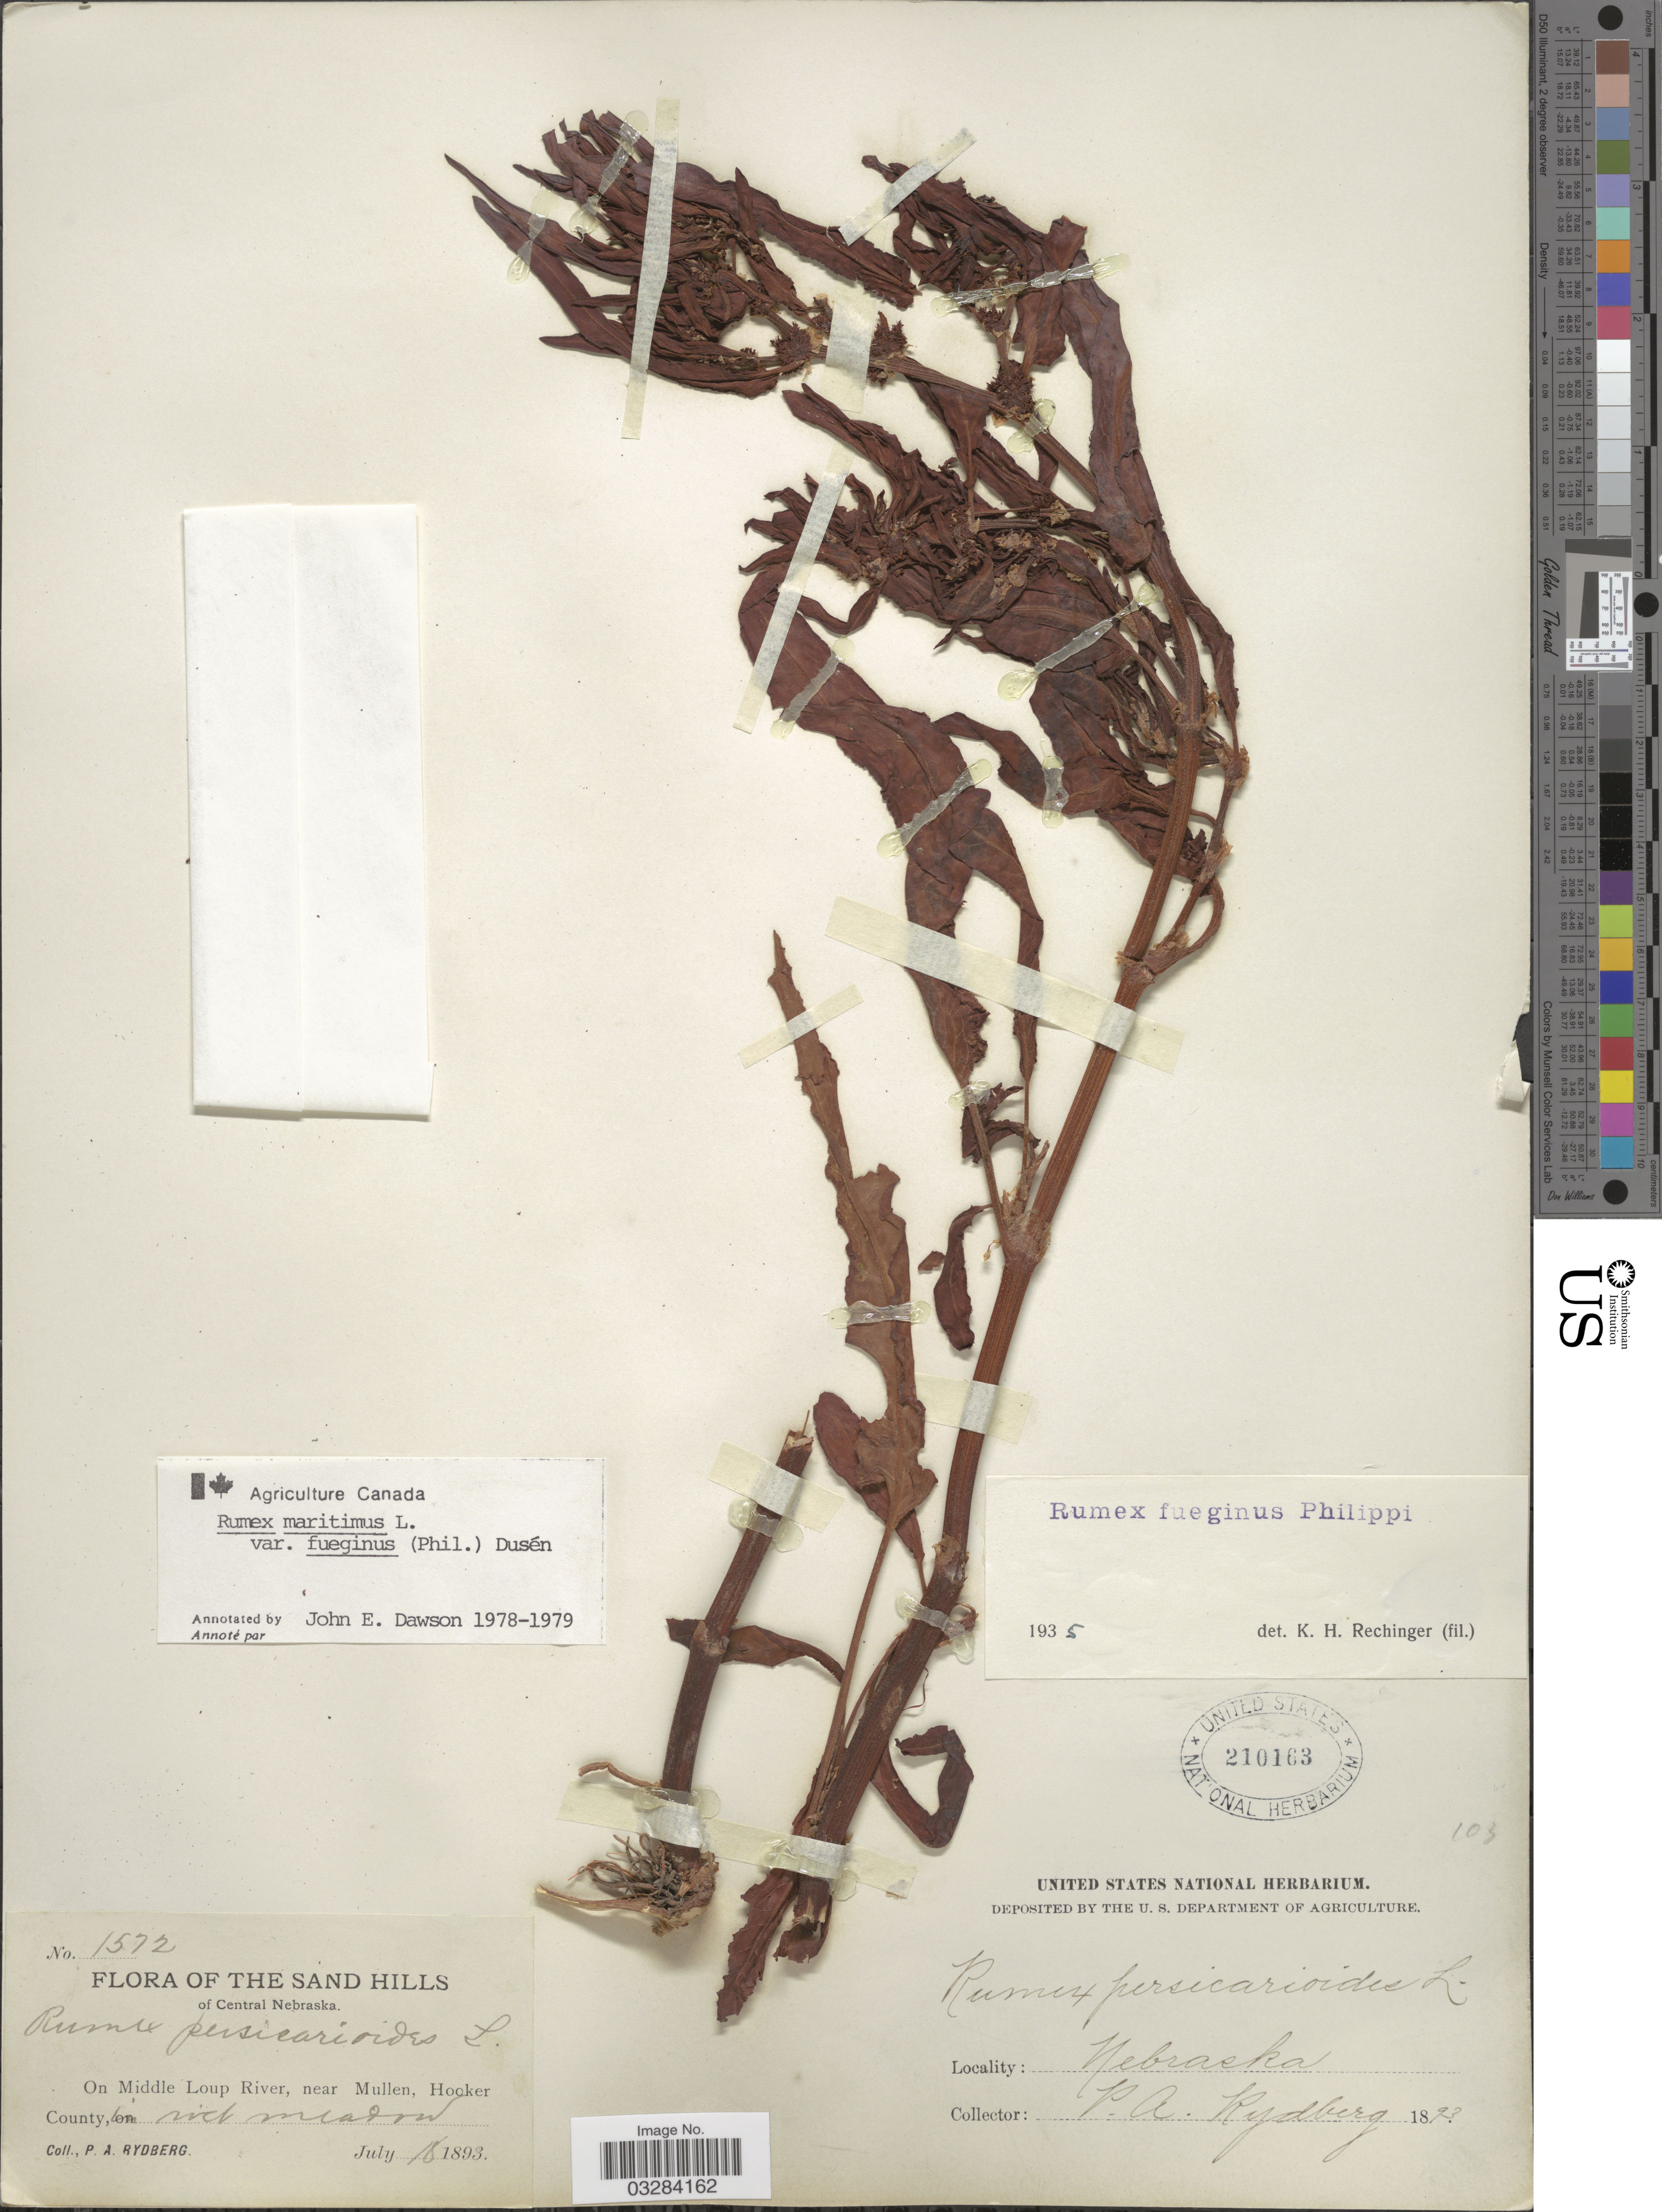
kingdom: Plantae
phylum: Tracheophyta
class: Magnoliopsida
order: Caryophyllales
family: Polygonaceae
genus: Rumex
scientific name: Rumex maritimus var. fueginus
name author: (Phil.) Dusén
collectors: P. A. Rydberg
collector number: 1572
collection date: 1893-07-18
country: United States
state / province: Nebraska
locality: The Sand Hills of Central Nebraska. On Middle Loup River, near Mullen, Hooker County.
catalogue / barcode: US 210163